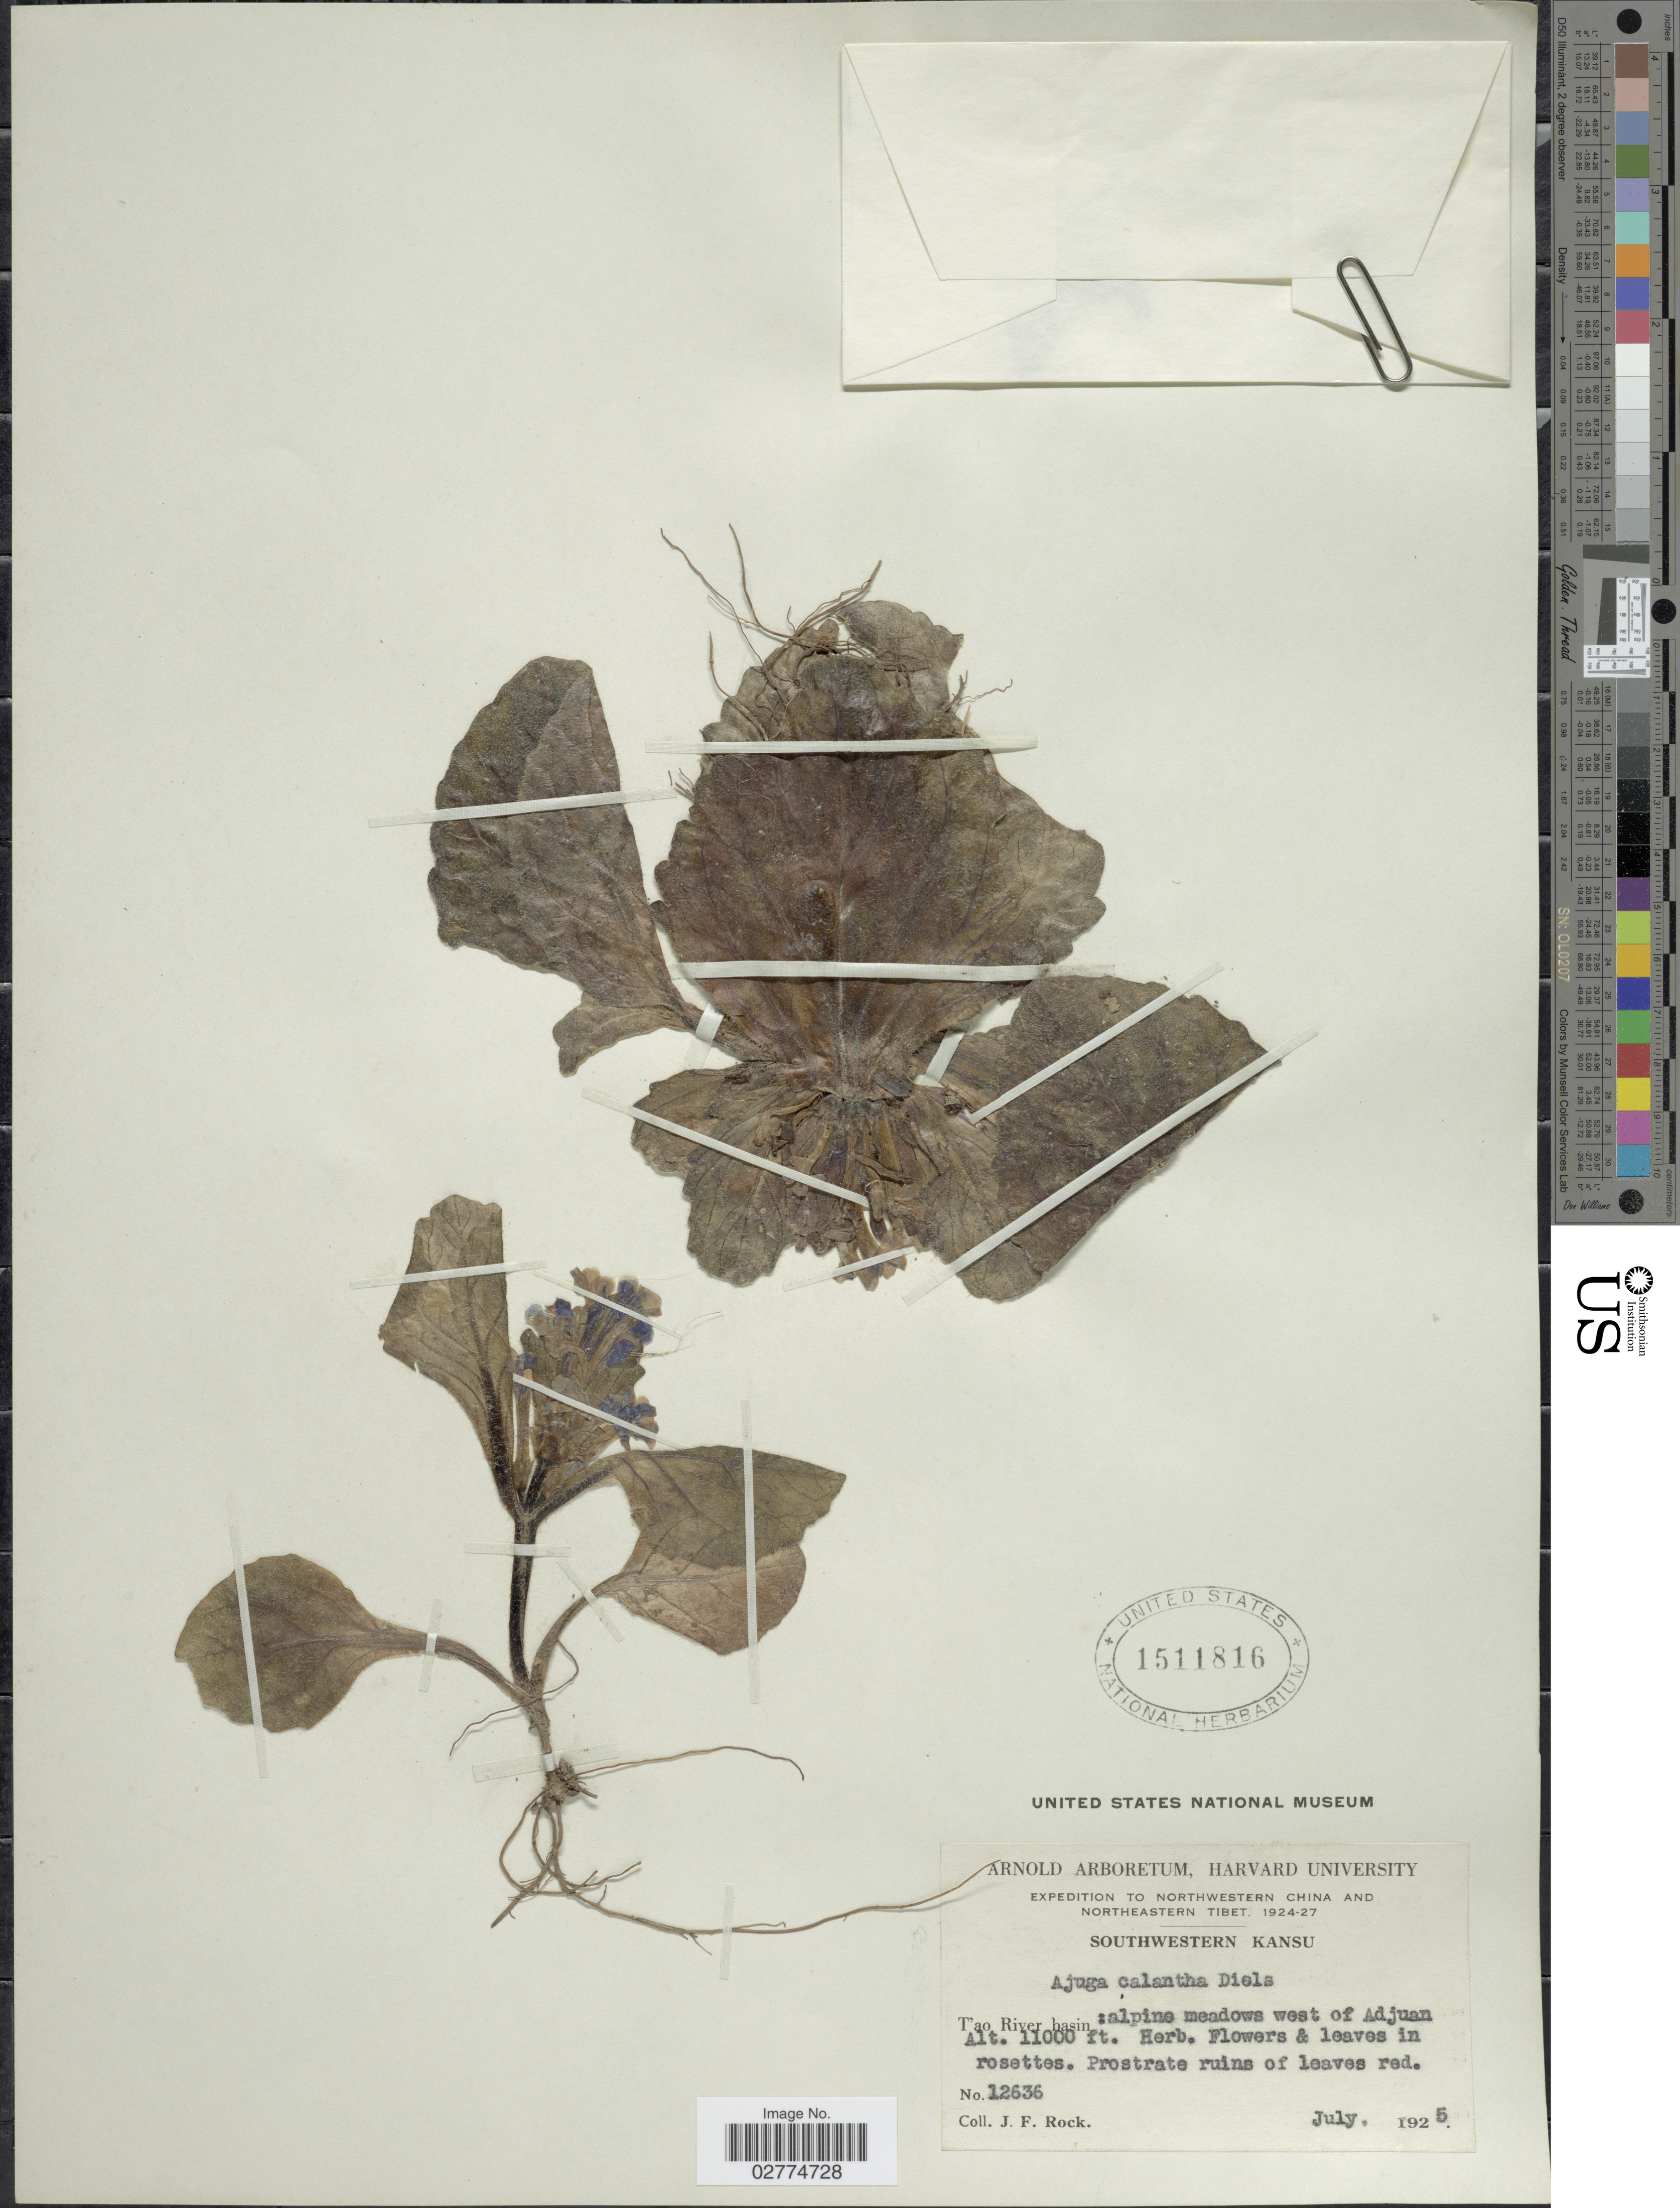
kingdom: Plantae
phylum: Tracheophyta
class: Magnoliopsida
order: Lamiales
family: Lamiaceae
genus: Ajuga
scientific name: Ajuga calantha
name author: Diels ex H. Limpr.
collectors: J. Rock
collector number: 12636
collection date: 1925-07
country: China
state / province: Gansu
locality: Northwestern China and Northeastern Tibet. Southwestern Kansu, T'ao River basin, alpine meadows west of Adjuan.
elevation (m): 3353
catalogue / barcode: US 1511816